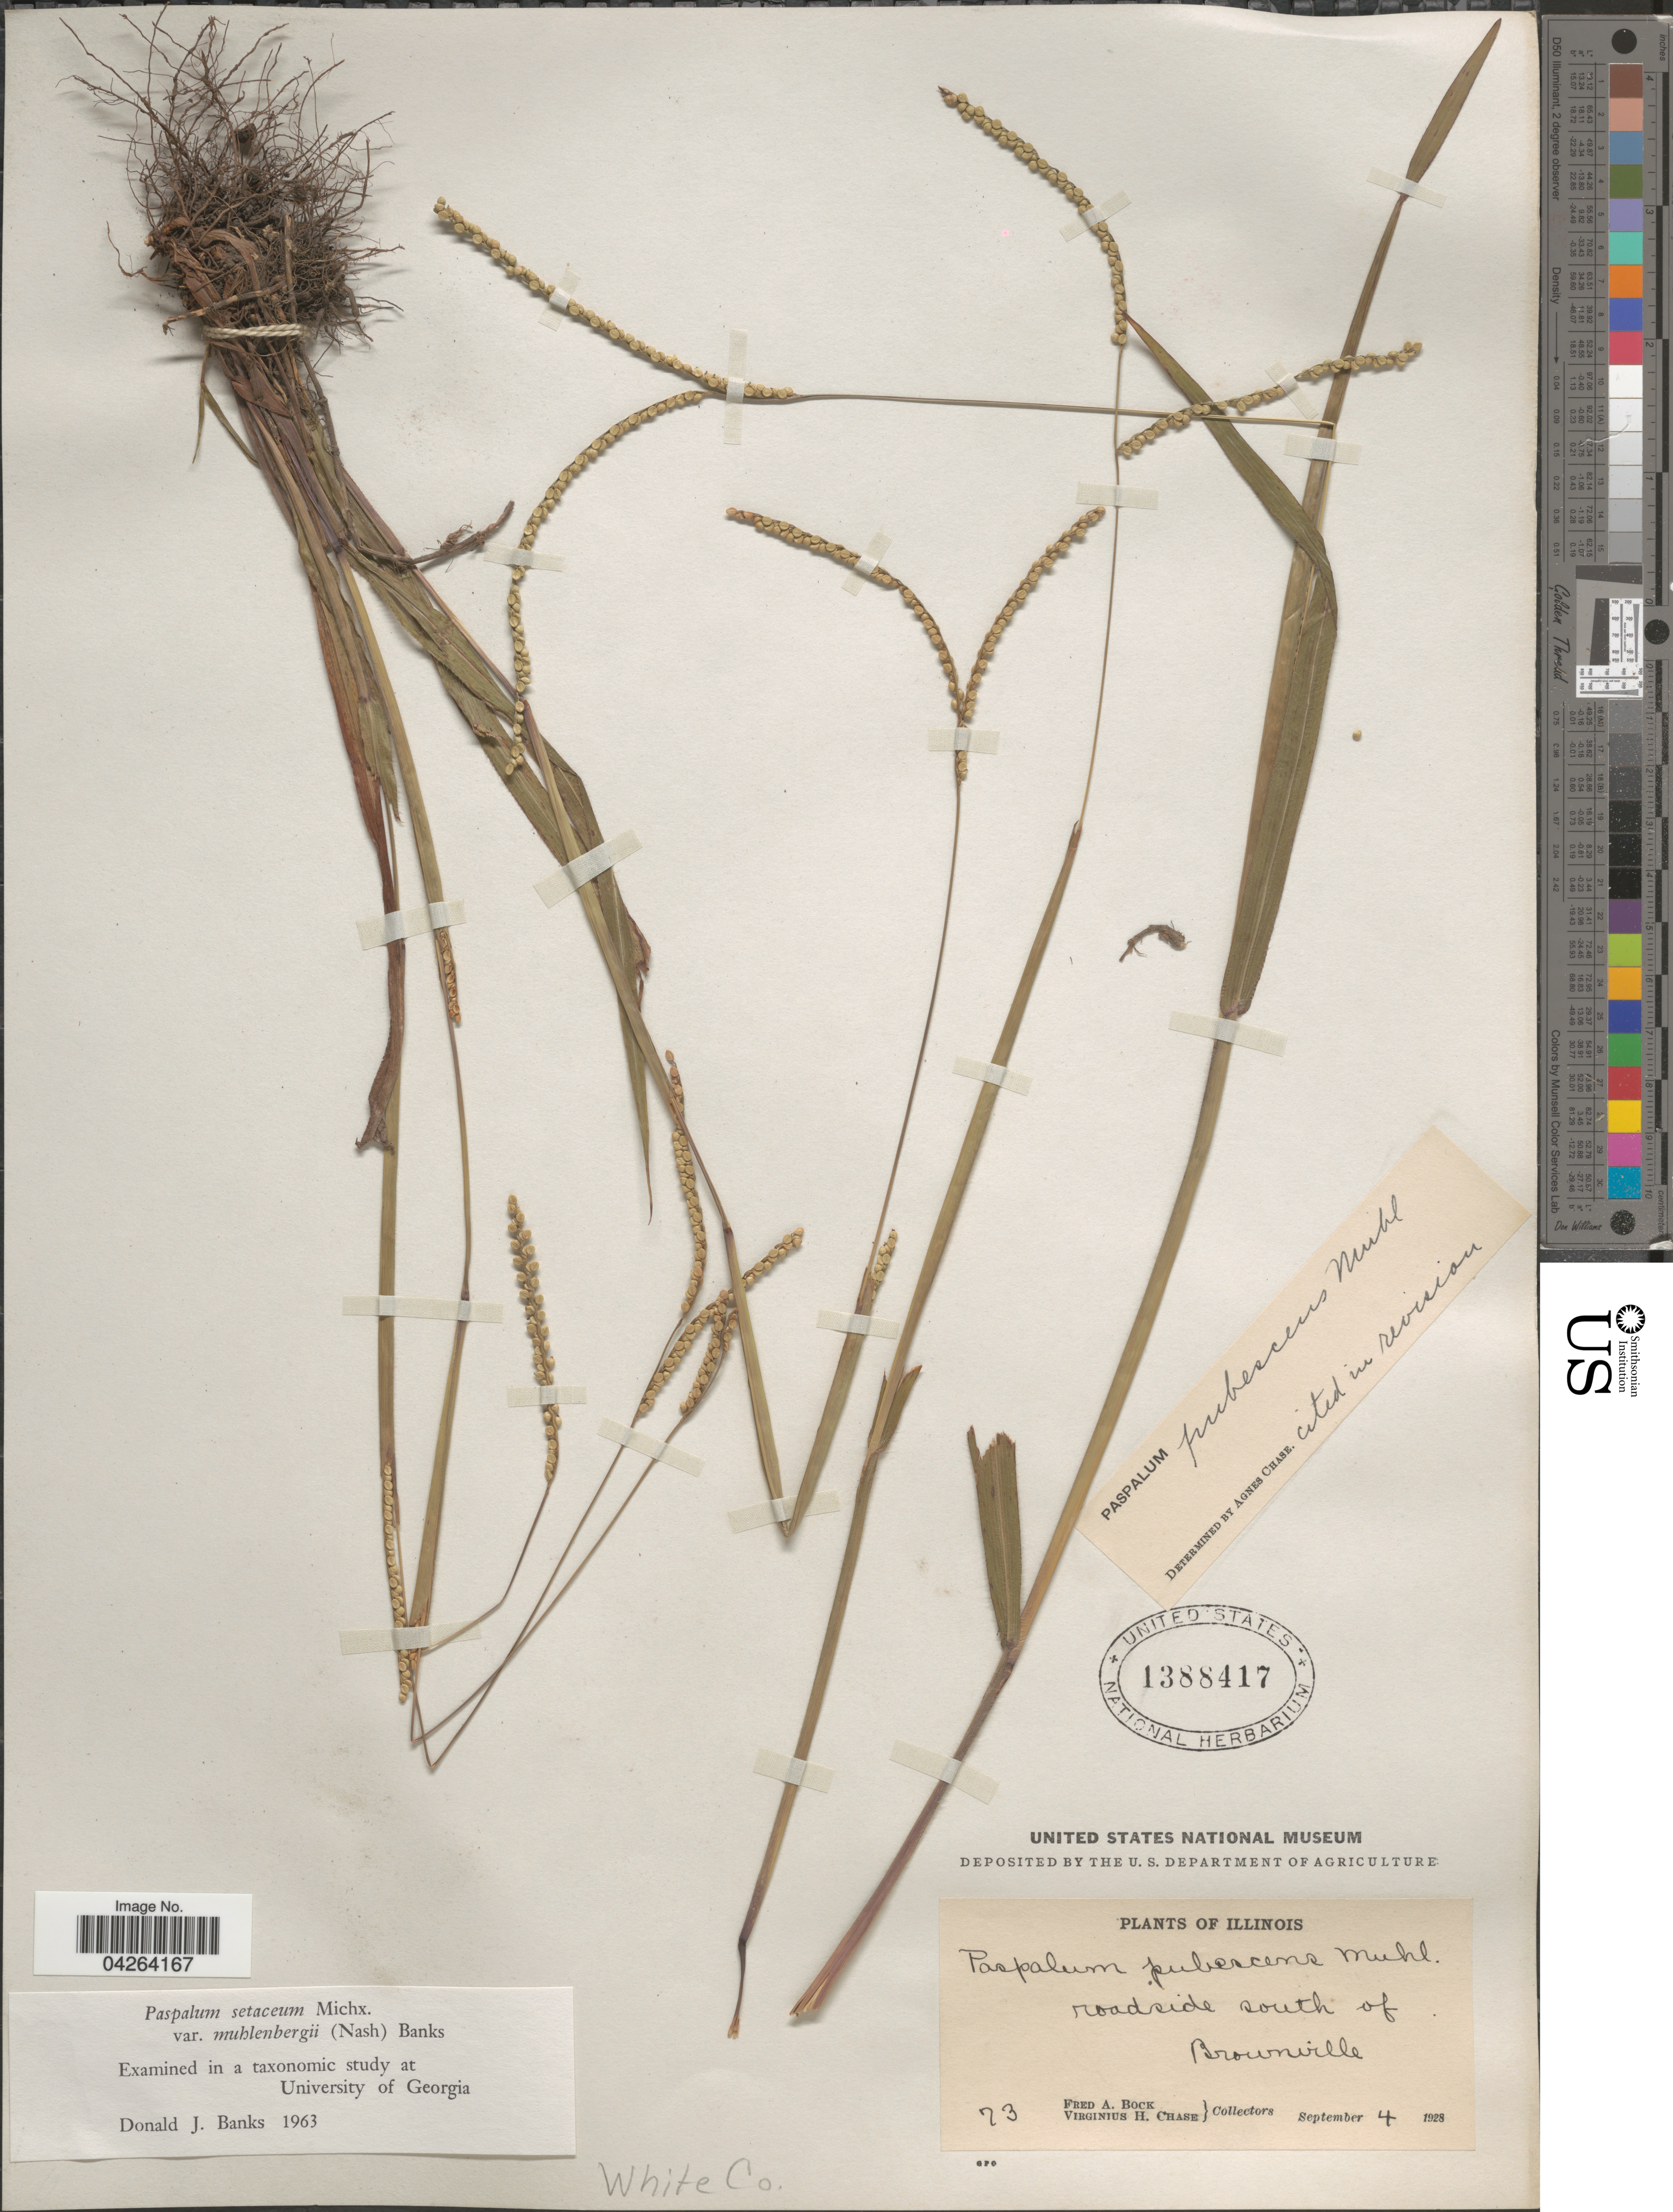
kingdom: Plantae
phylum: Tracheophyta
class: Liliopsida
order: Poales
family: Poaceae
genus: Paspalum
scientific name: Paspalum setaceum var. muhlenbergii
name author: (Nash) D.J. Banks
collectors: F. Bock & V. H. Chase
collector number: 73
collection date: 1928-09-04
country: United States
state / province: Illinois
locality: Roadside south of Brownville. White Co.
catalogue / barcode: US 1388417